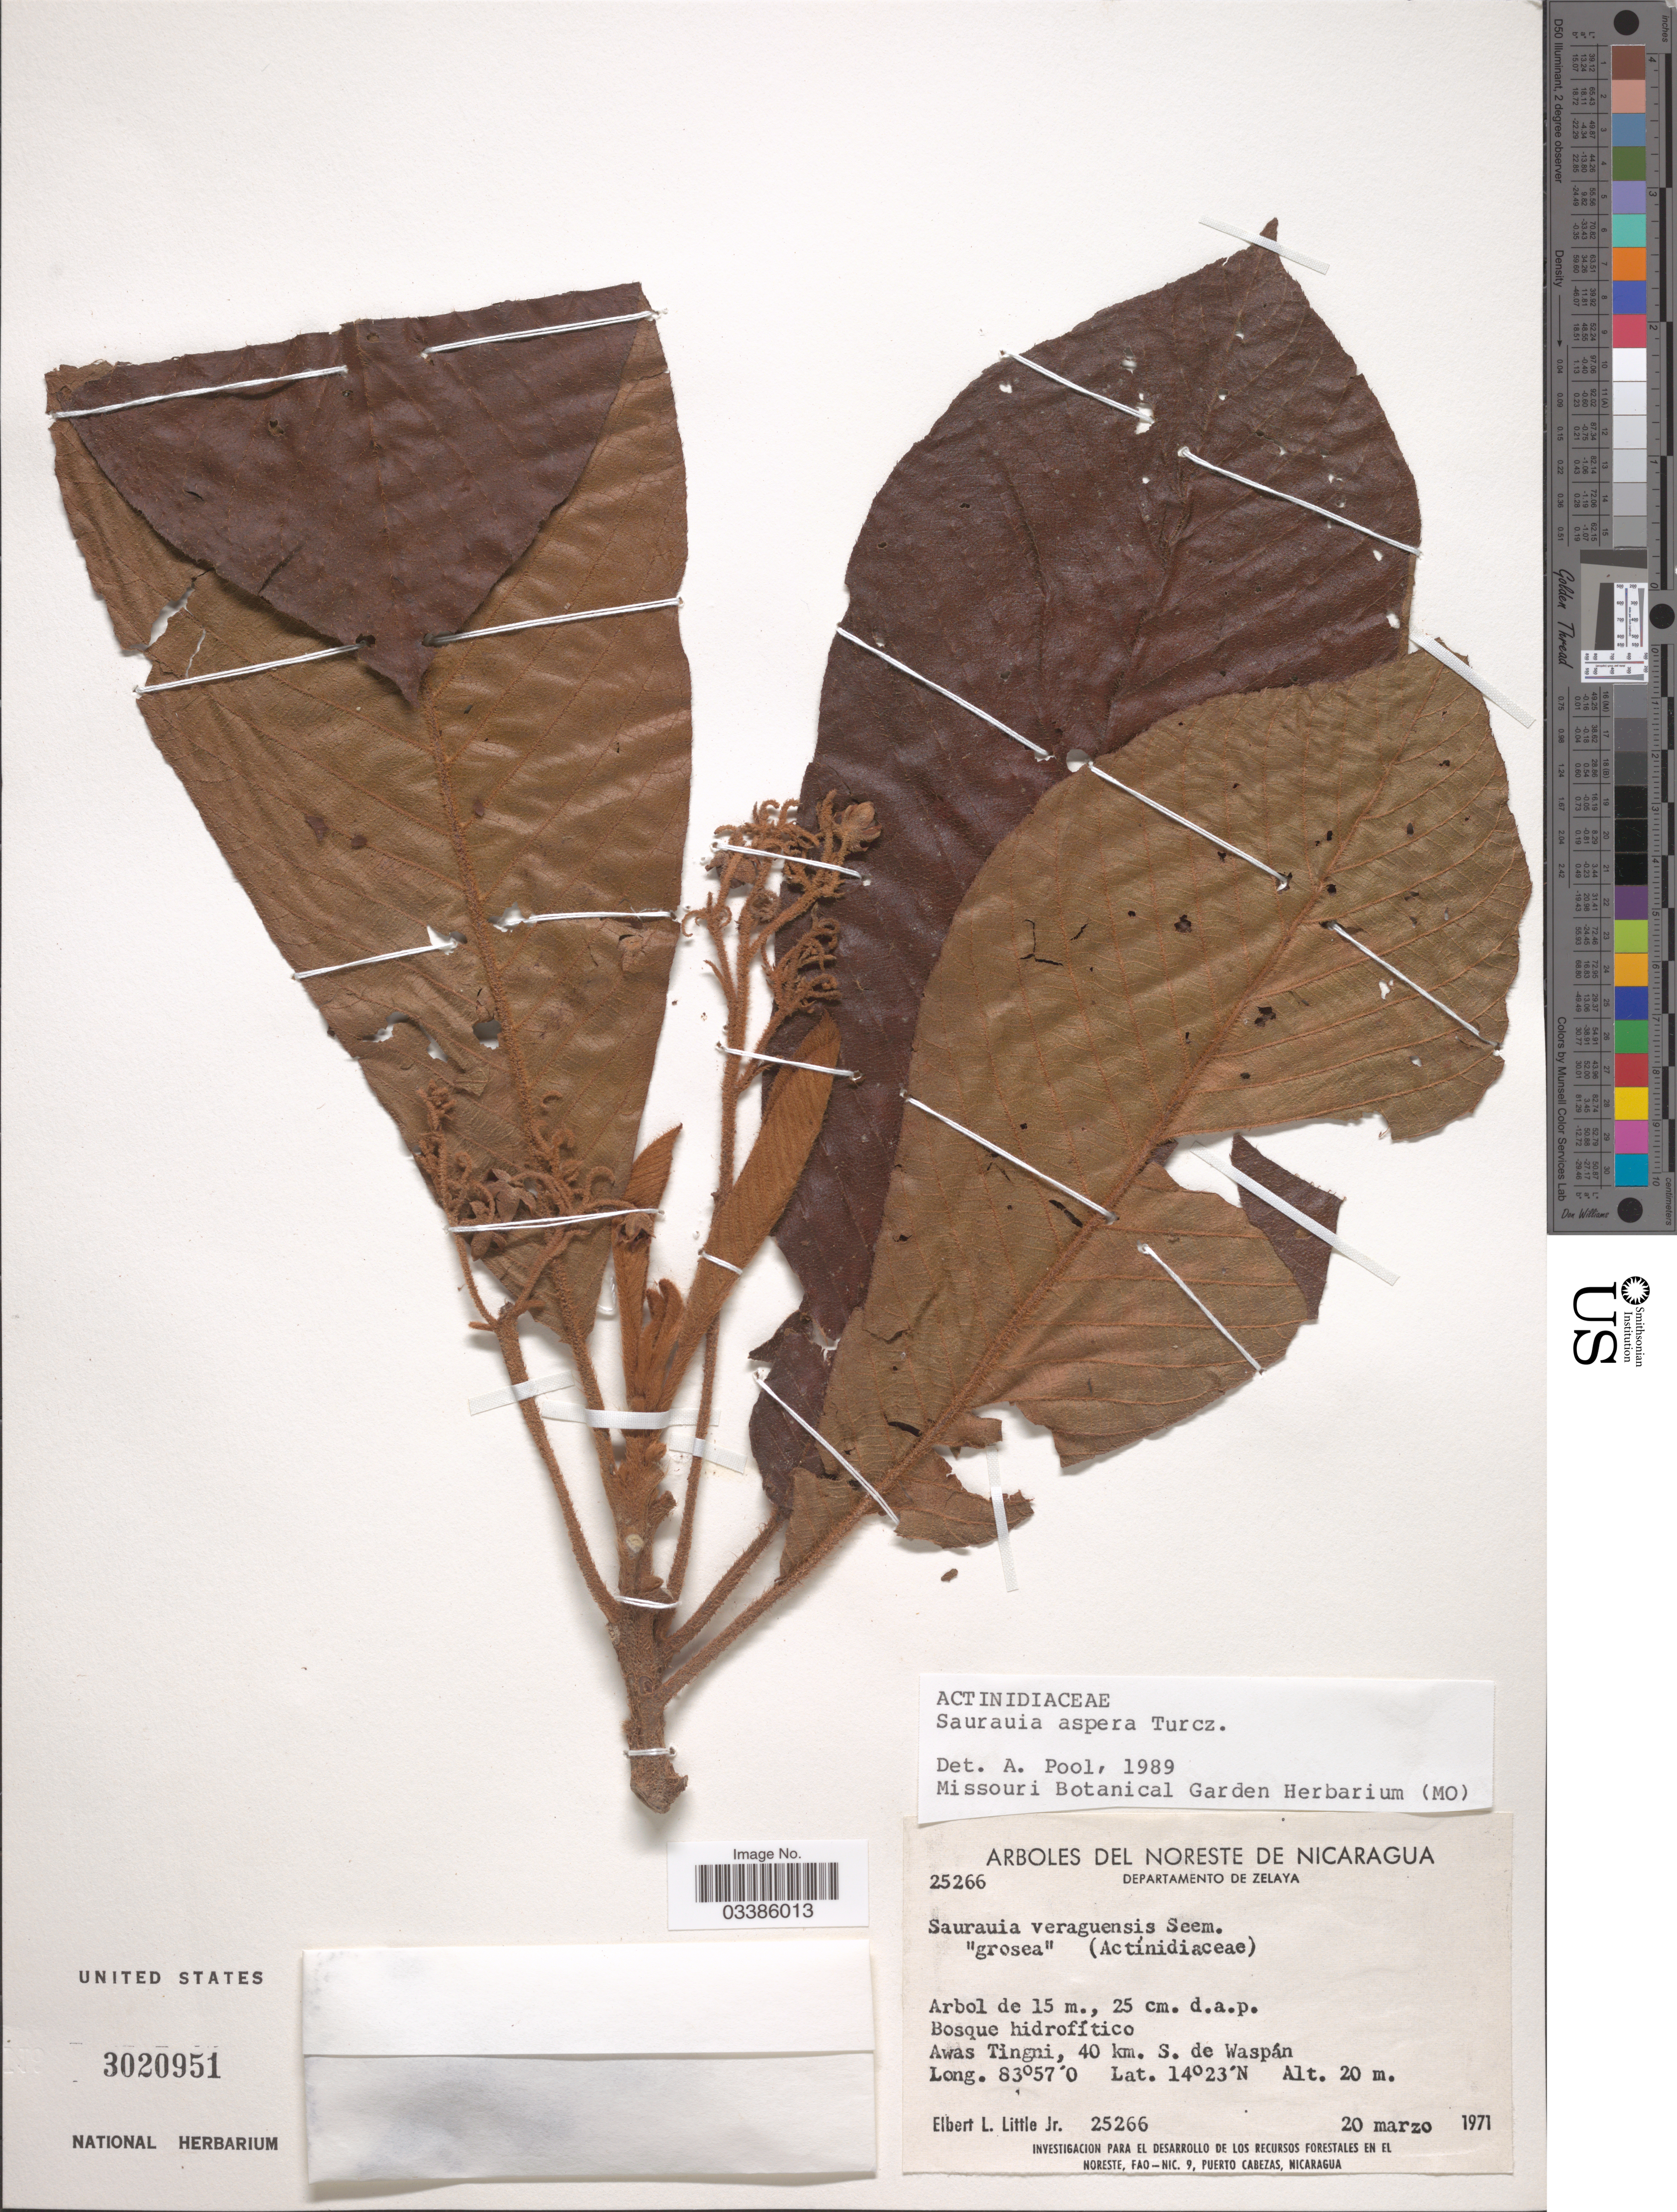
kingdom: Plantae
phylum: Tracheophyta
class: Magnoliopsida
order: Ericales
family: Actinidiaceae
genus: Saurauia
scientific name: Saurauia aspera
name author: Turcz.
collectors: E. L. Little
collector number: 25266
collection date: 1971-03-20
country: Nicaragua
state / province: Atlántico Norte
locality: Noreste de Nicaragua. Departamento de Zelaya. Awas Tingni, 40 km. S. de Waspán.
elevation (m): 20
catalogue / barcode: US 3020951